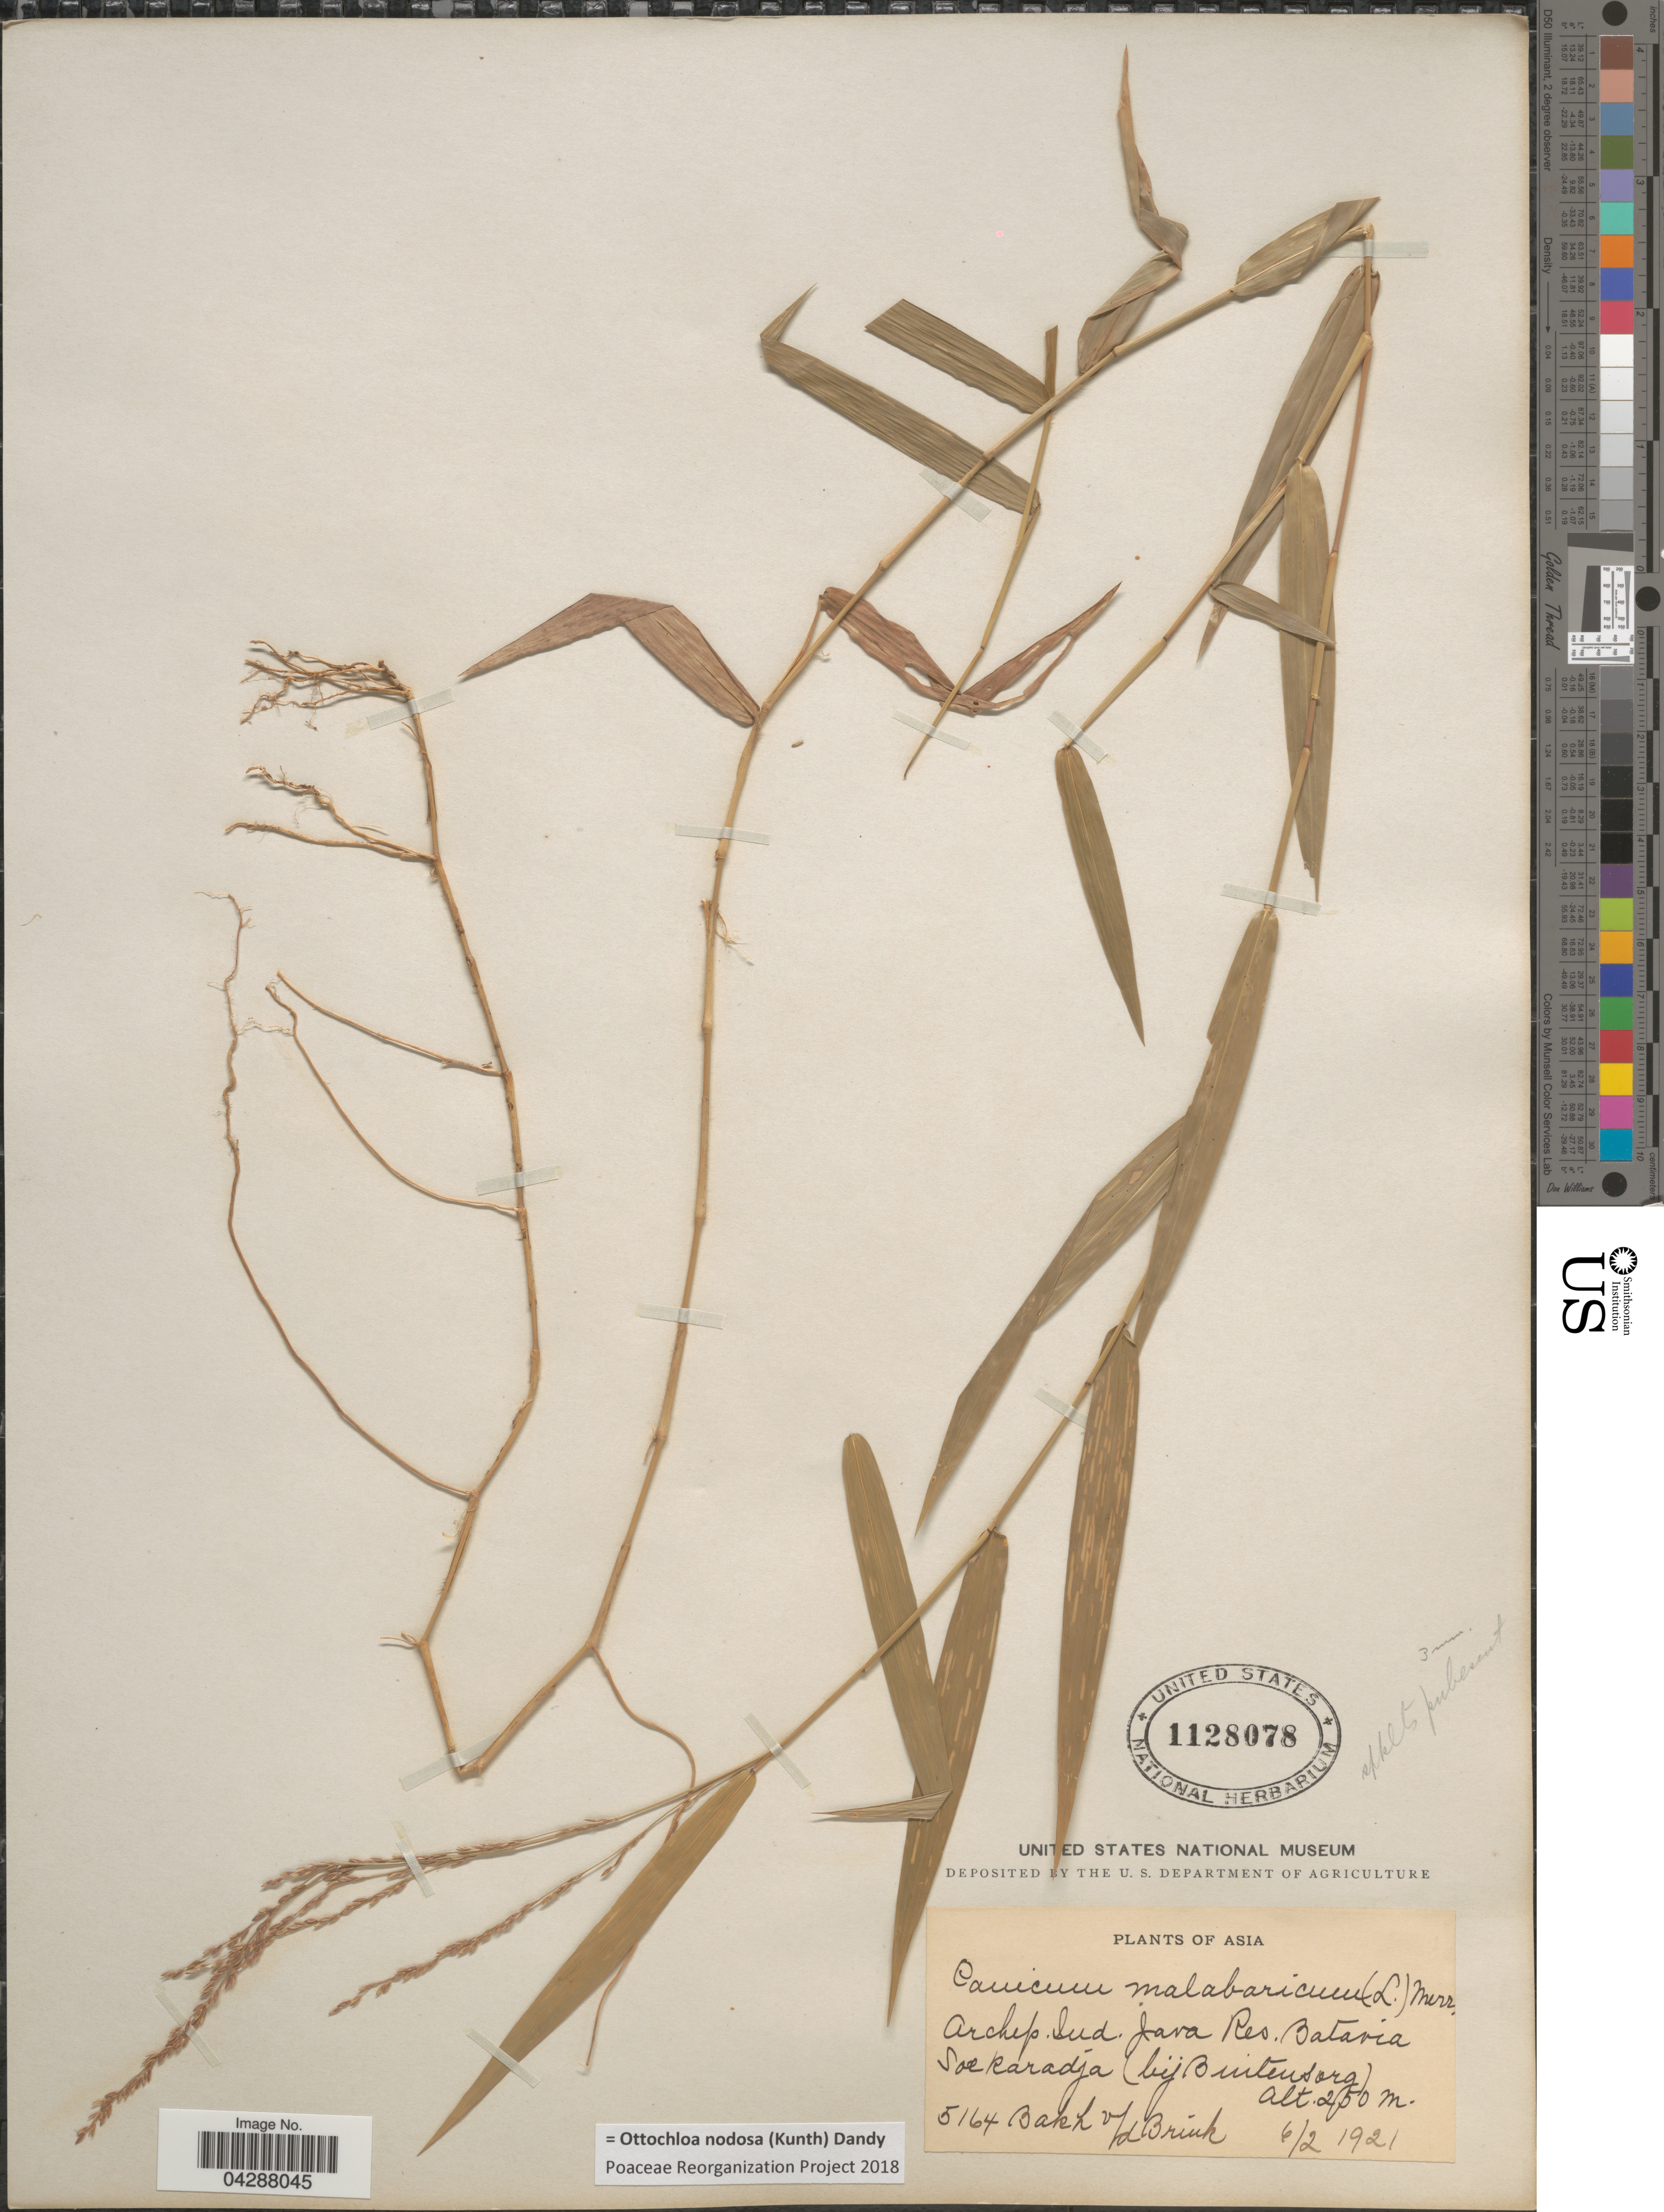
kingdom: Plantae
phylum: Tracheophyta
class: Liliopsida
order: Poales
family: Poaceae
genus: Ottochloa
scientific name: Ottochloa nodosa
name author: (Kunth) Dandy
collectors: R. C. Bakhuizen van den Brink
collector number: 5164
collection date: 1921-02-06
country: Indonesia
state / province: Java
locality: Archip. Ind. Java Res.Batavia. Soekaradja (bij Buitensorg).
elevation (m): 250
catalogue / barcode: US 1128078